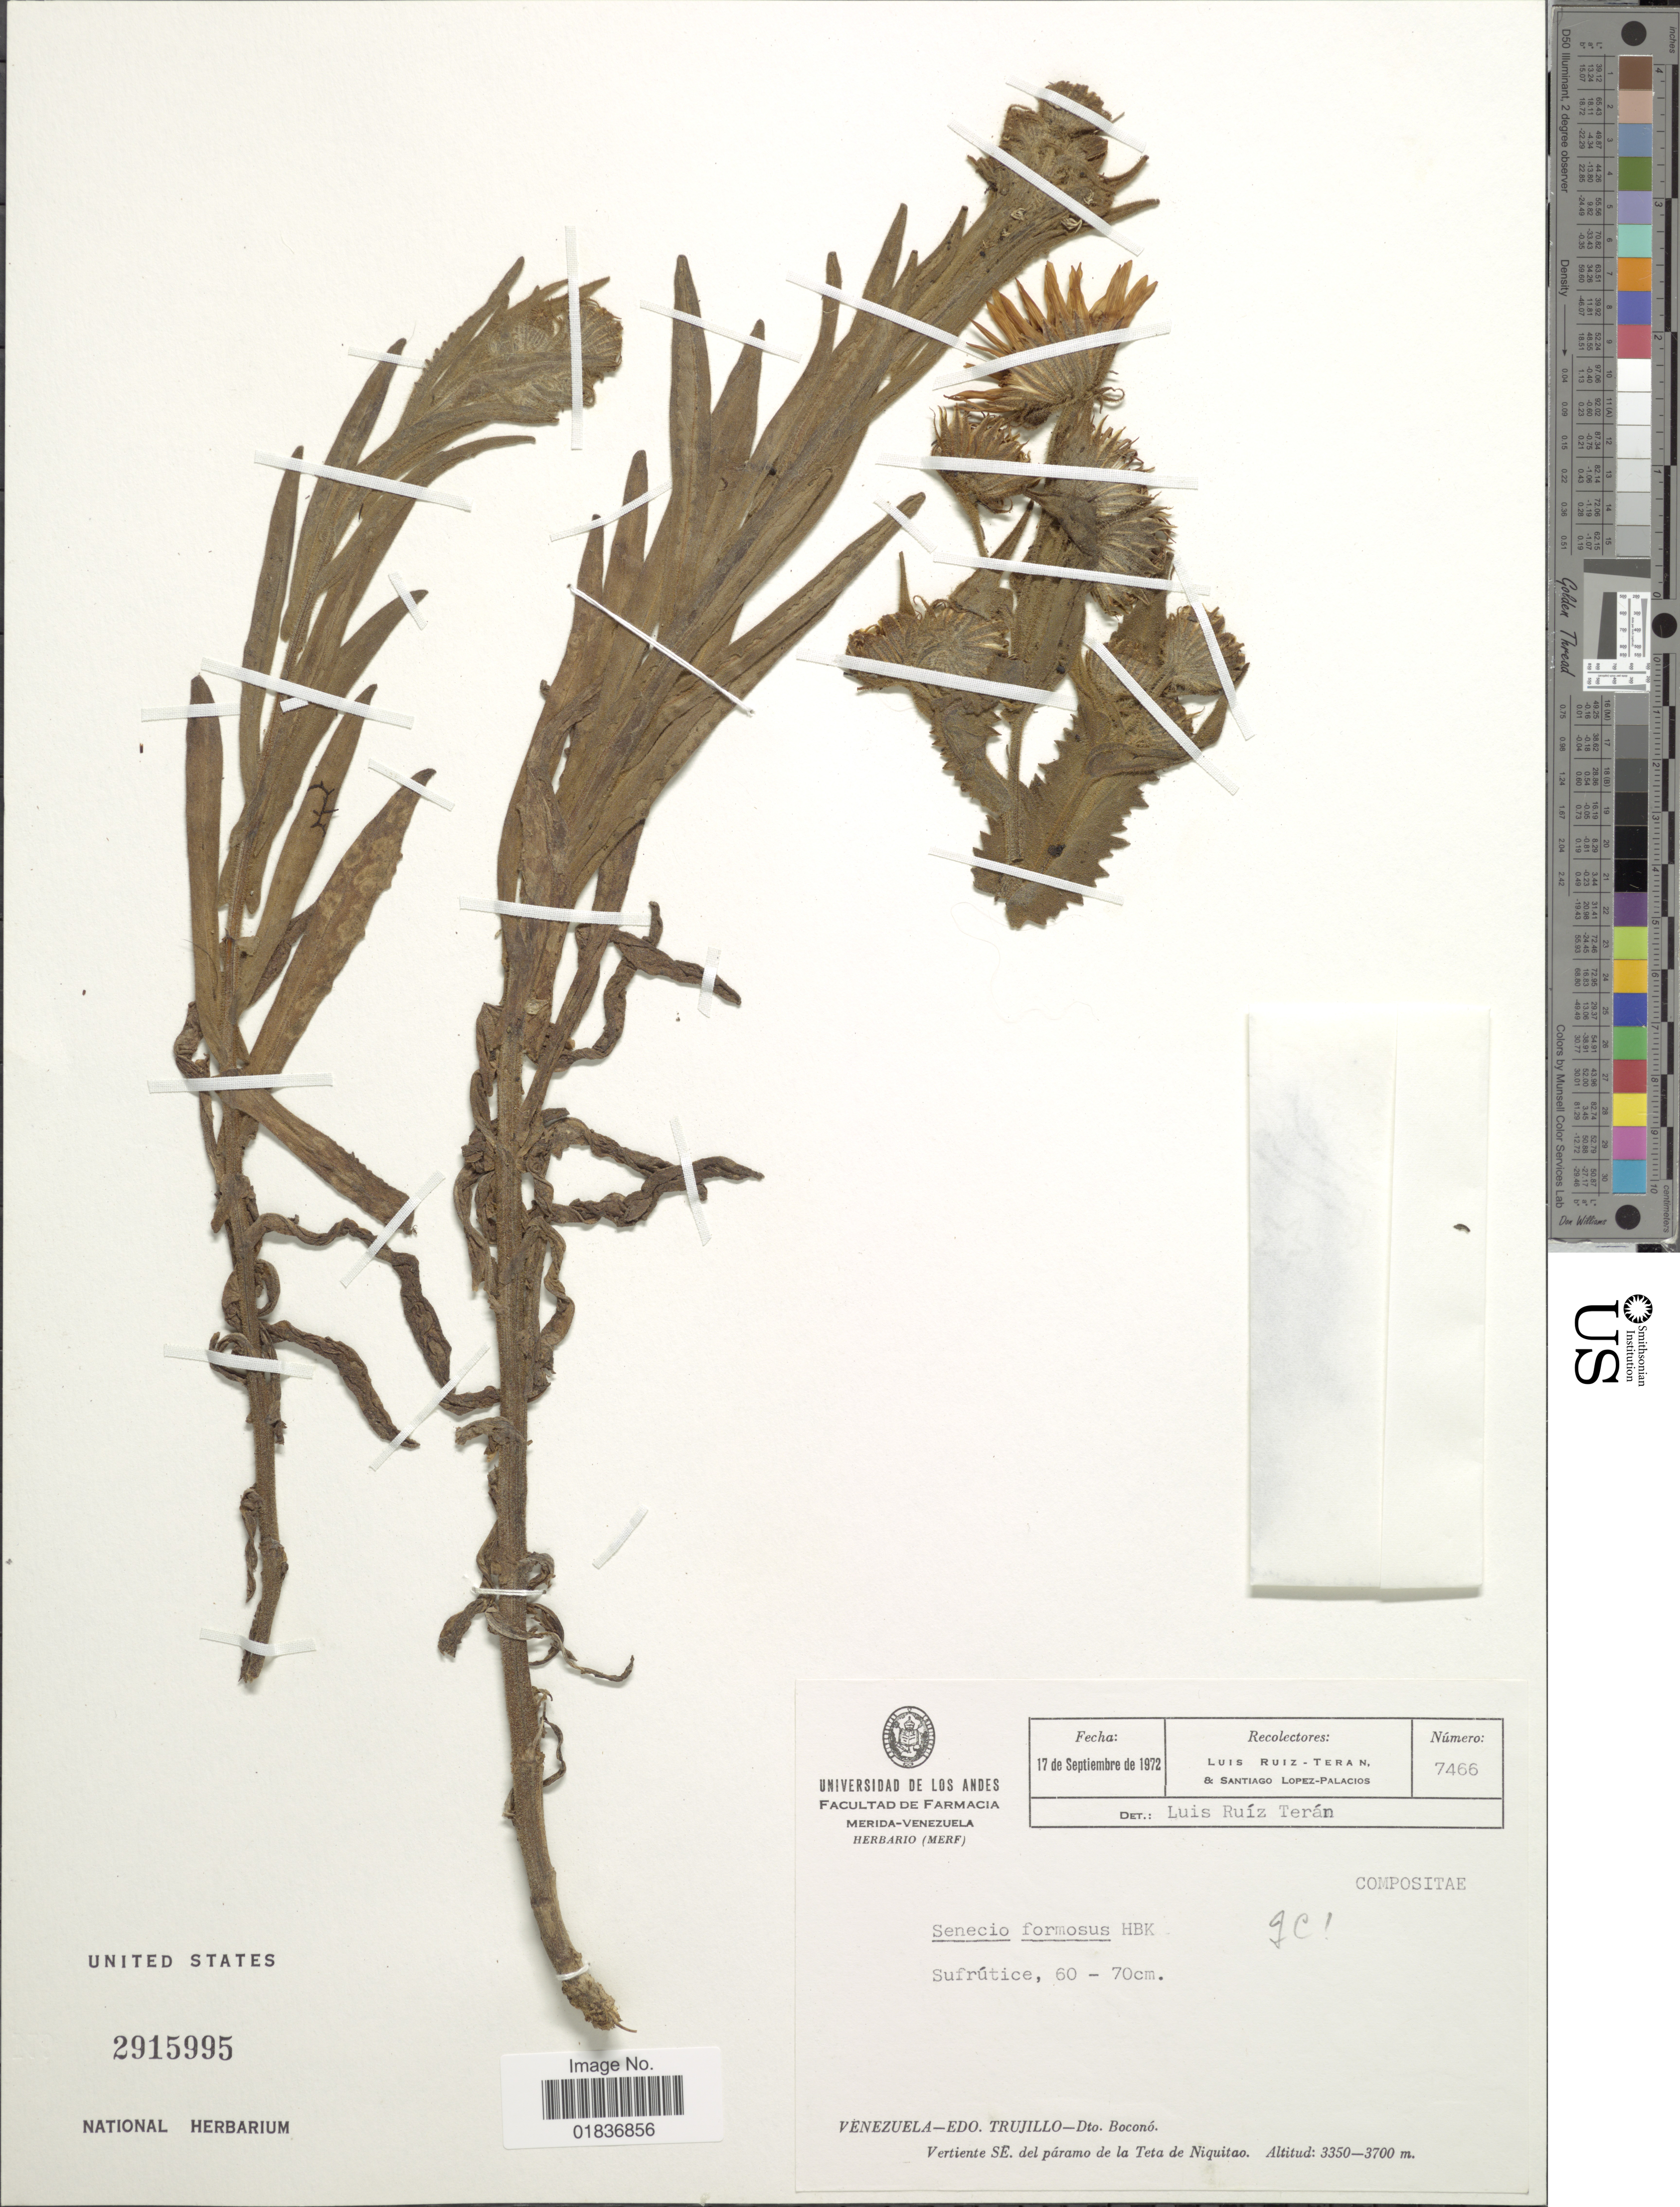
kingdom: Plantae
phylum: Tracheophyta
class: Magnoliopsida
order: Asterales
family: Asteraceae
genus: Senecio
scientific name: Senecio wedglacialis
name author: Cuatrec.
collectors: L. E. Ruíz-Terán & S. López-Palacios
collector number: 7466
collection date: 1972-09-17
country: Venezuela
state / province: Trujillo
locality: Edo. Trujillo-Dto. Bocono. Vertiente SE. del paramo de la Teta de Niquitao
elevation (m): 3350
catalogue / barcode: US 2915995